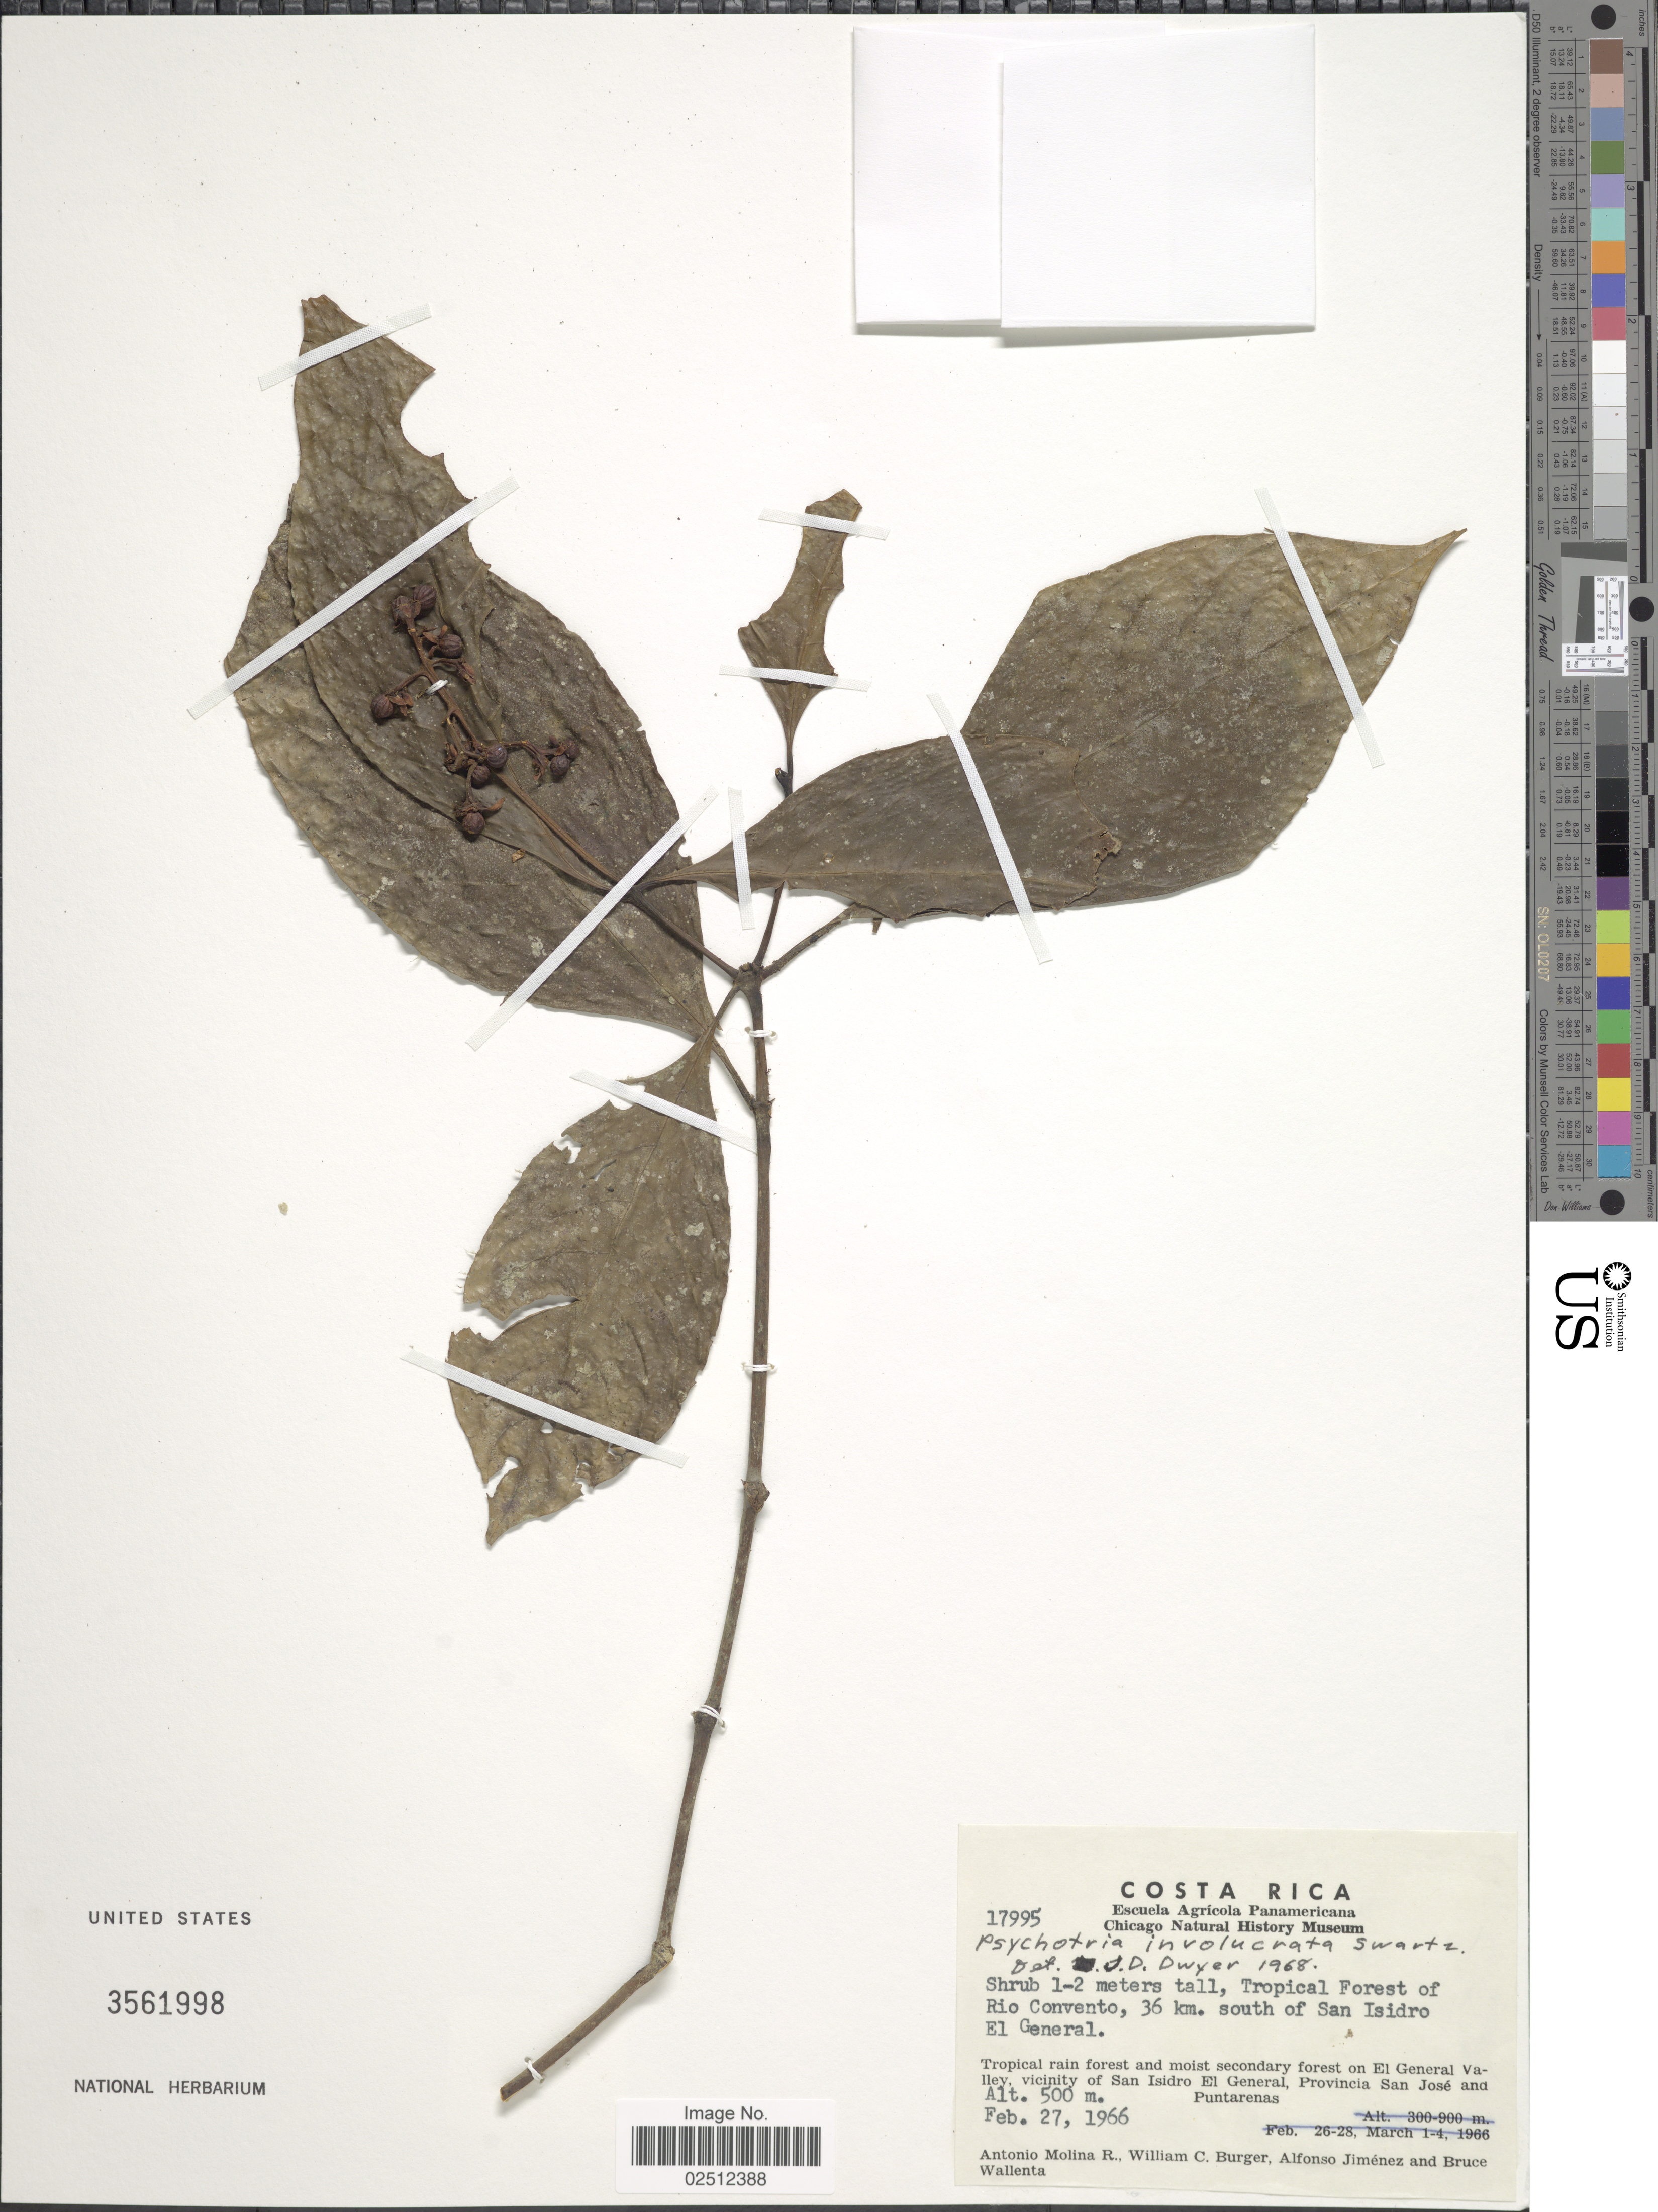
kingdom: Plantae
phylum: Tracheophyta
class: Magnoliopsida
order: Gentianales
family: Rubiaceae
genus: Psychotria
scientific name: Psychotria involucrata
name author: Sw.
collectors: A. Molina R., W. Burger, A. Jiménez & B. Wallenta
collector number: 17995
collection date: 1966-02-27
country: Costa Rica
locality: Tropical rain forest and moist secondary forest on El General Valley, vicinity of San Isidro El General, Provincia San Jose and Puntarenas, Rio Convento, 36 km. south of San Isidro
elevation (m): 500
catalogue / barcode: US 3561998